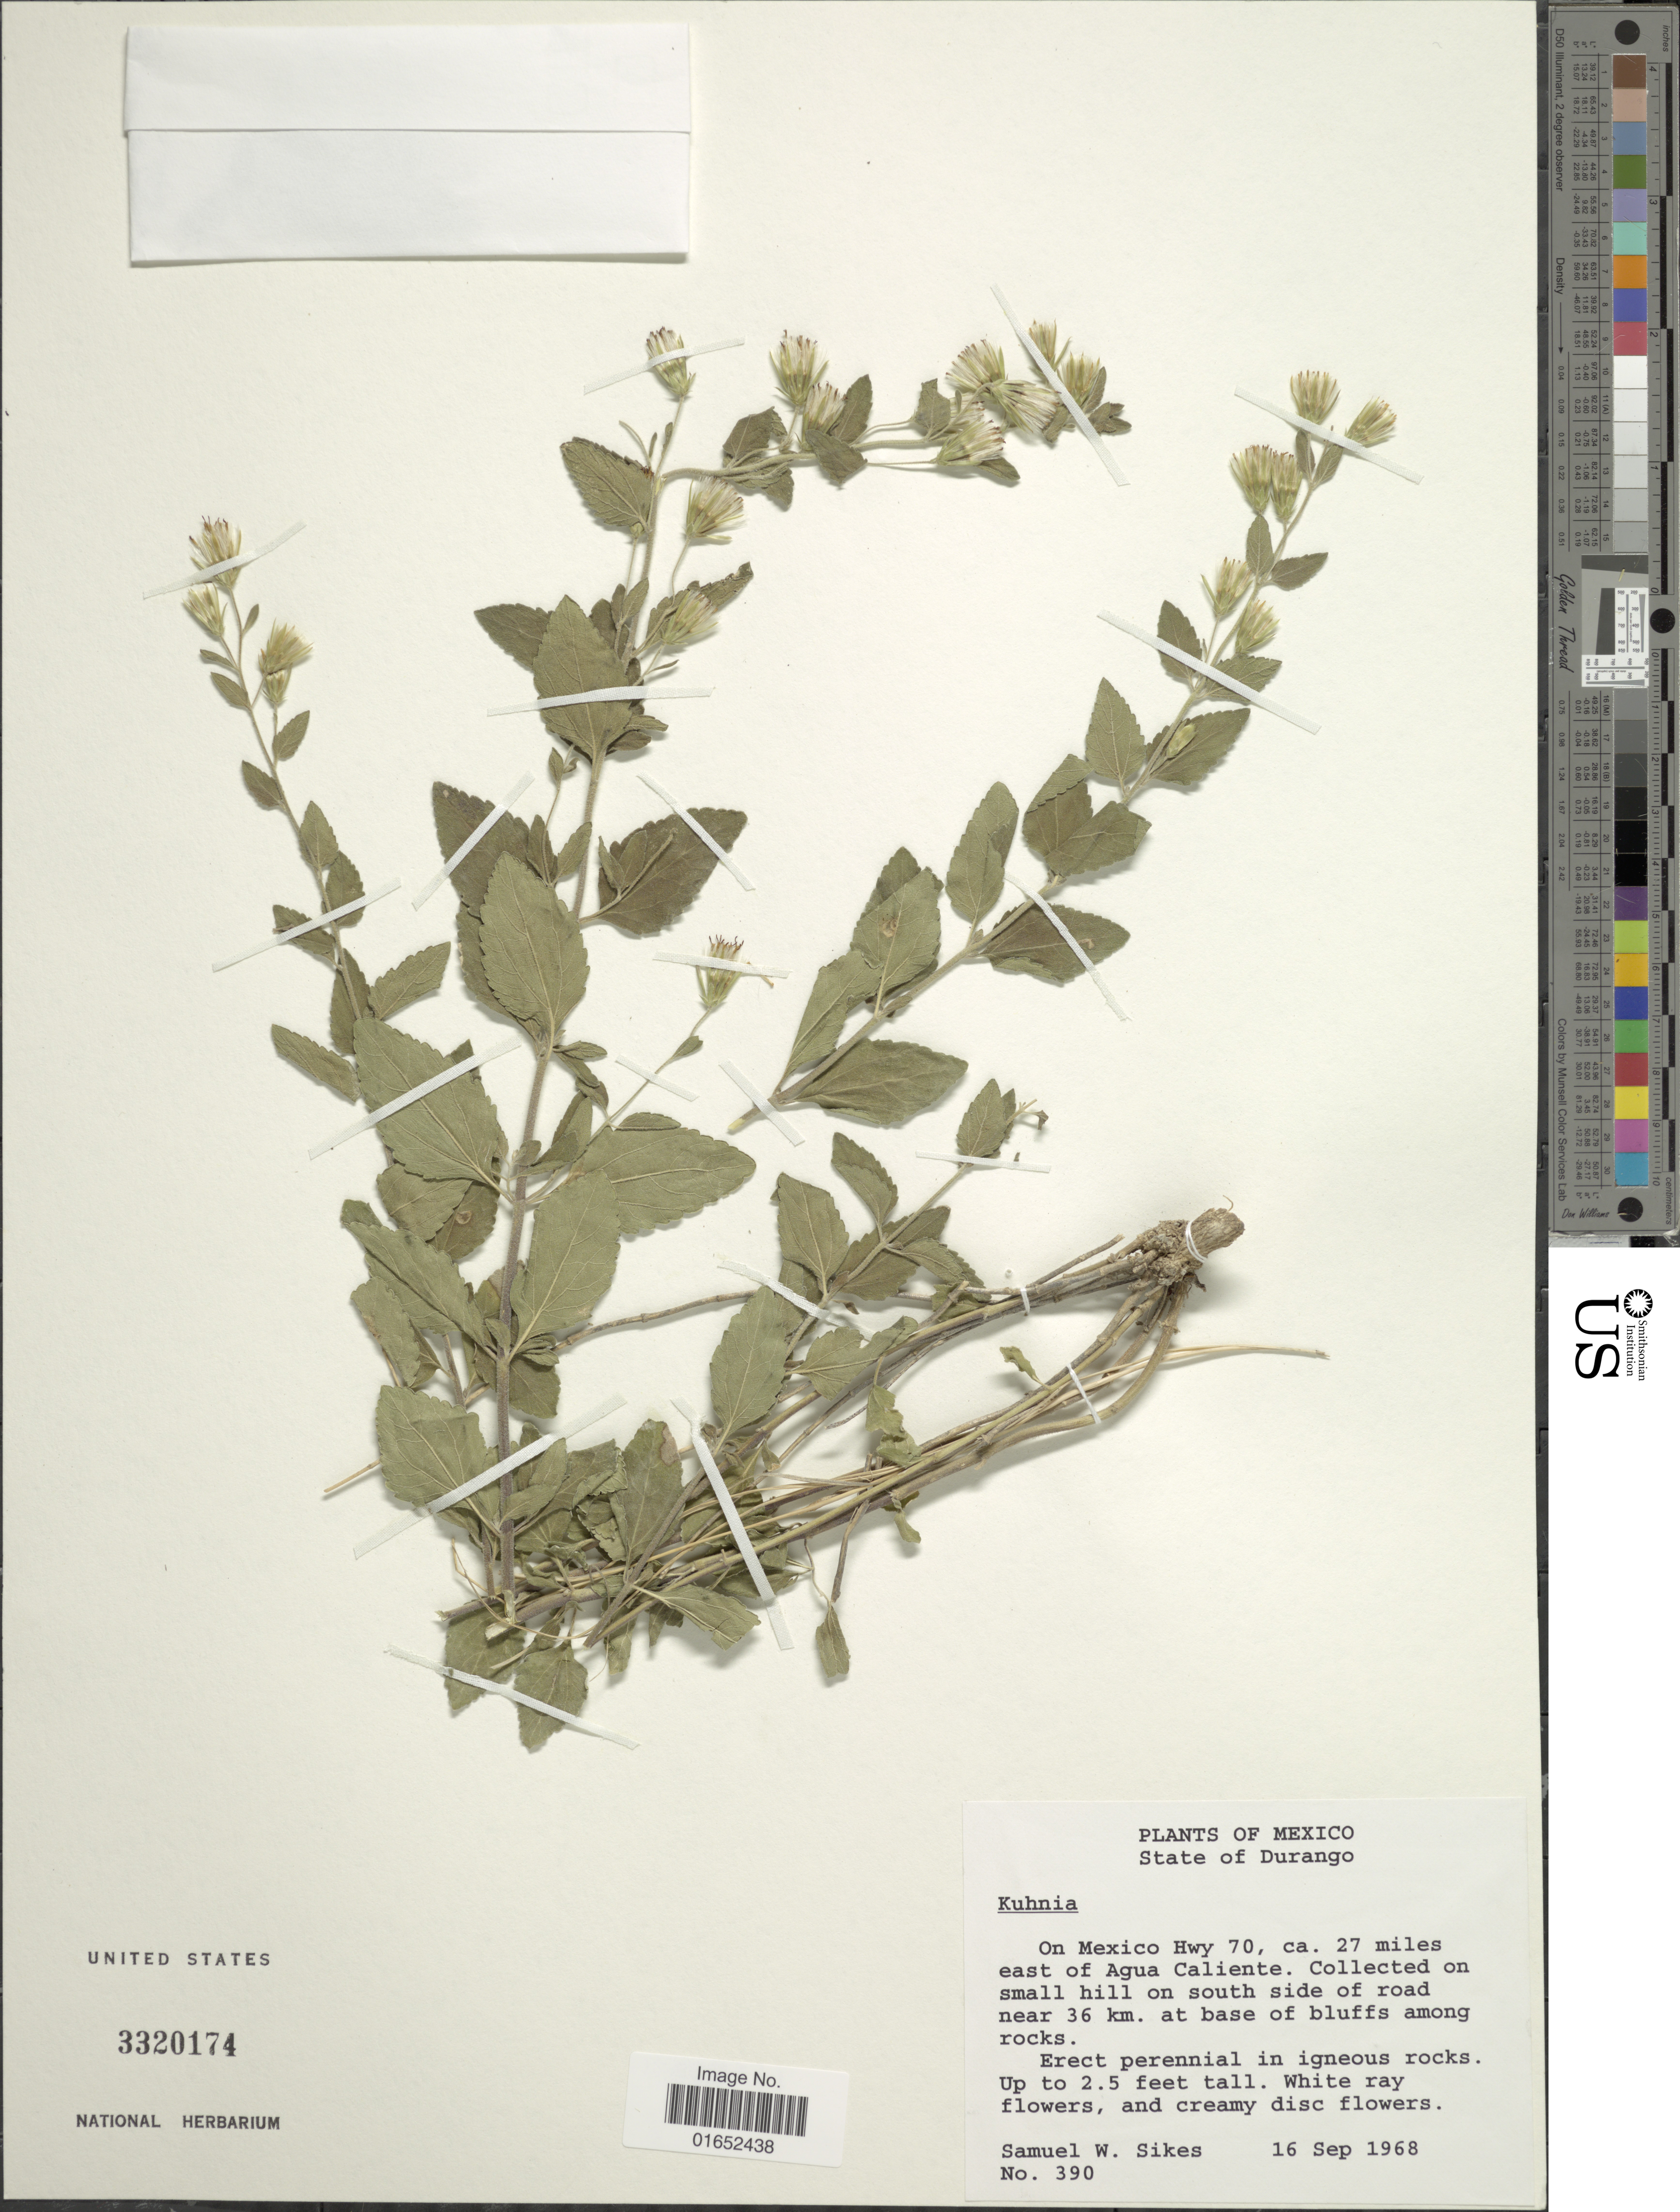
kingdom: Plantae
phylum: Tracheophyta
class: Magnoliopsida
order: Asterales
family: Asteraceae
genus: Brickellia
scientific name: Brickellia sp.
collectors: S. Sikes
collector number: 390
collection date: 1968-09-16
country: Mexico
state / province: Durango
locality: On Mexico Hwy 70, ca 27 miles east of Agua Caliente. Collected on small hill on south side of road near 36 km at base of bluffs among rocks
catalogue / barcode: US 3320174